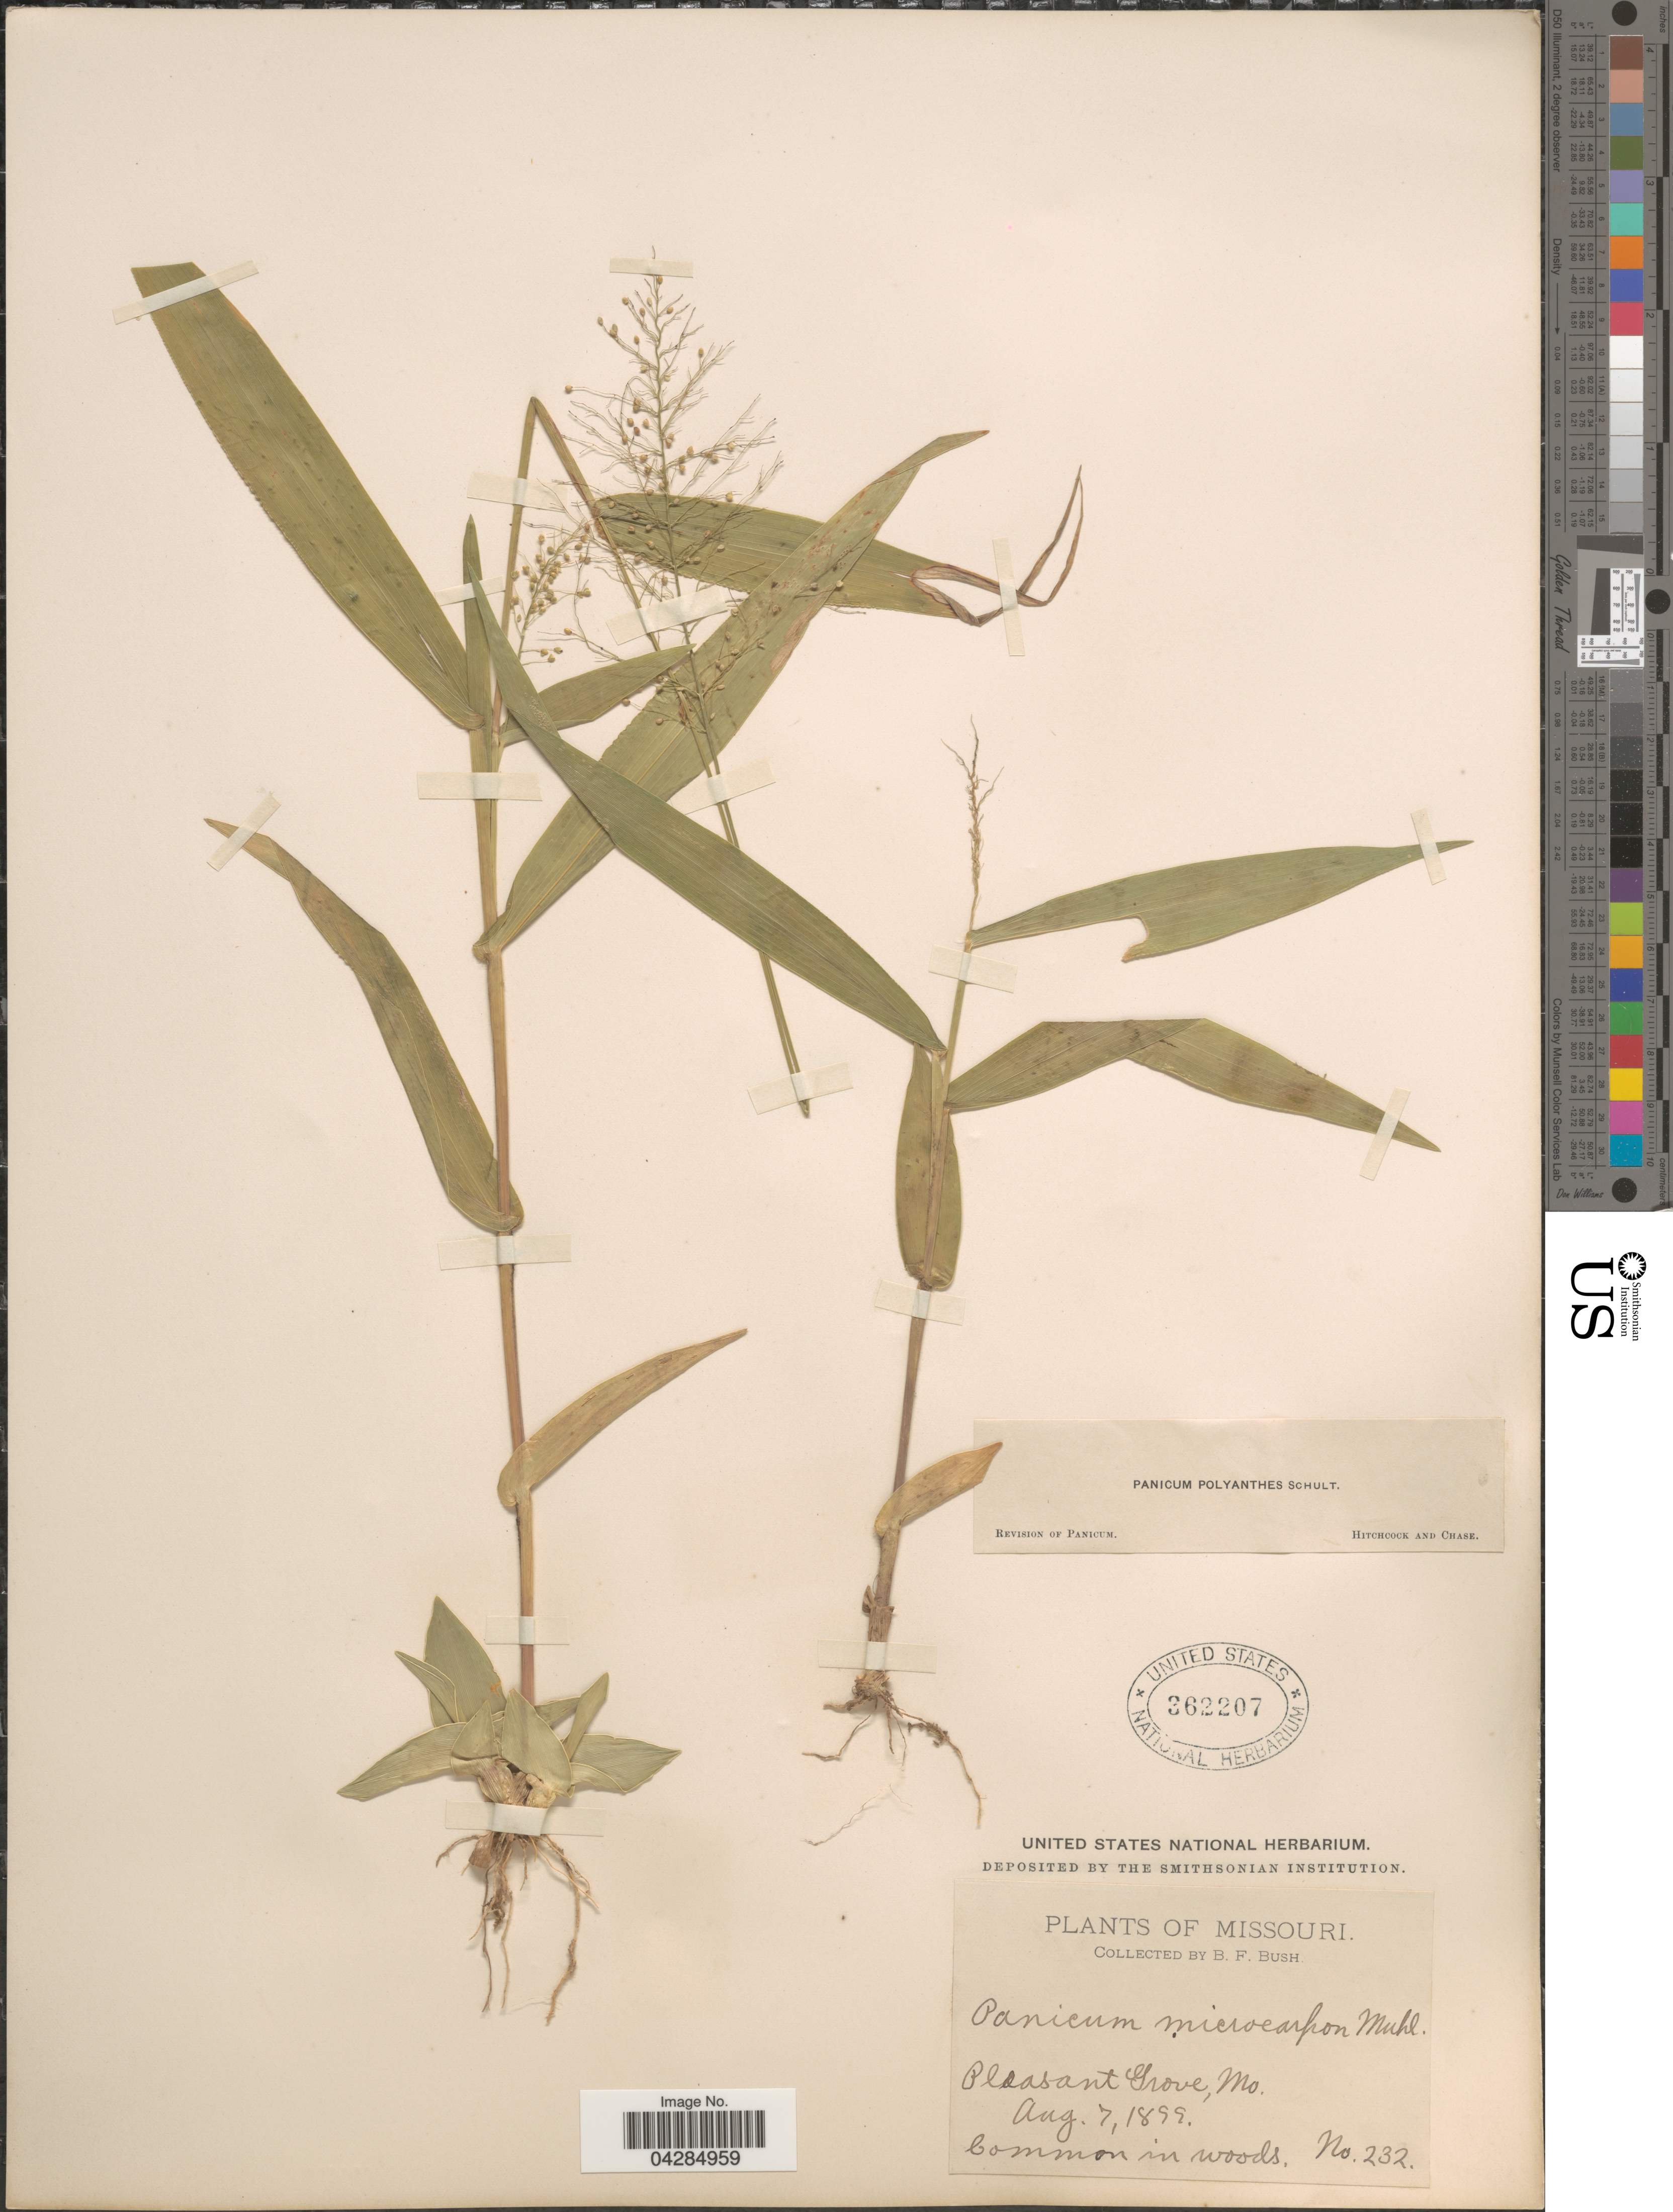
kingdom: Plantae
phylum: Tracheophyta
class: Liliopsida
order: Poales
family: Poaceae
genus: Dichanthelium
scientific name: Dichanthelium portoricense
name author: (Desv. ex Ham.) B.F. Hansen & Wunderlin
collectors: B. F. Bush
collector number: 232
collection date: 1899-08-07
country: United States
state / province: Missouri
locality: Pleasant Grove.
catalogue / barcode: US 362207